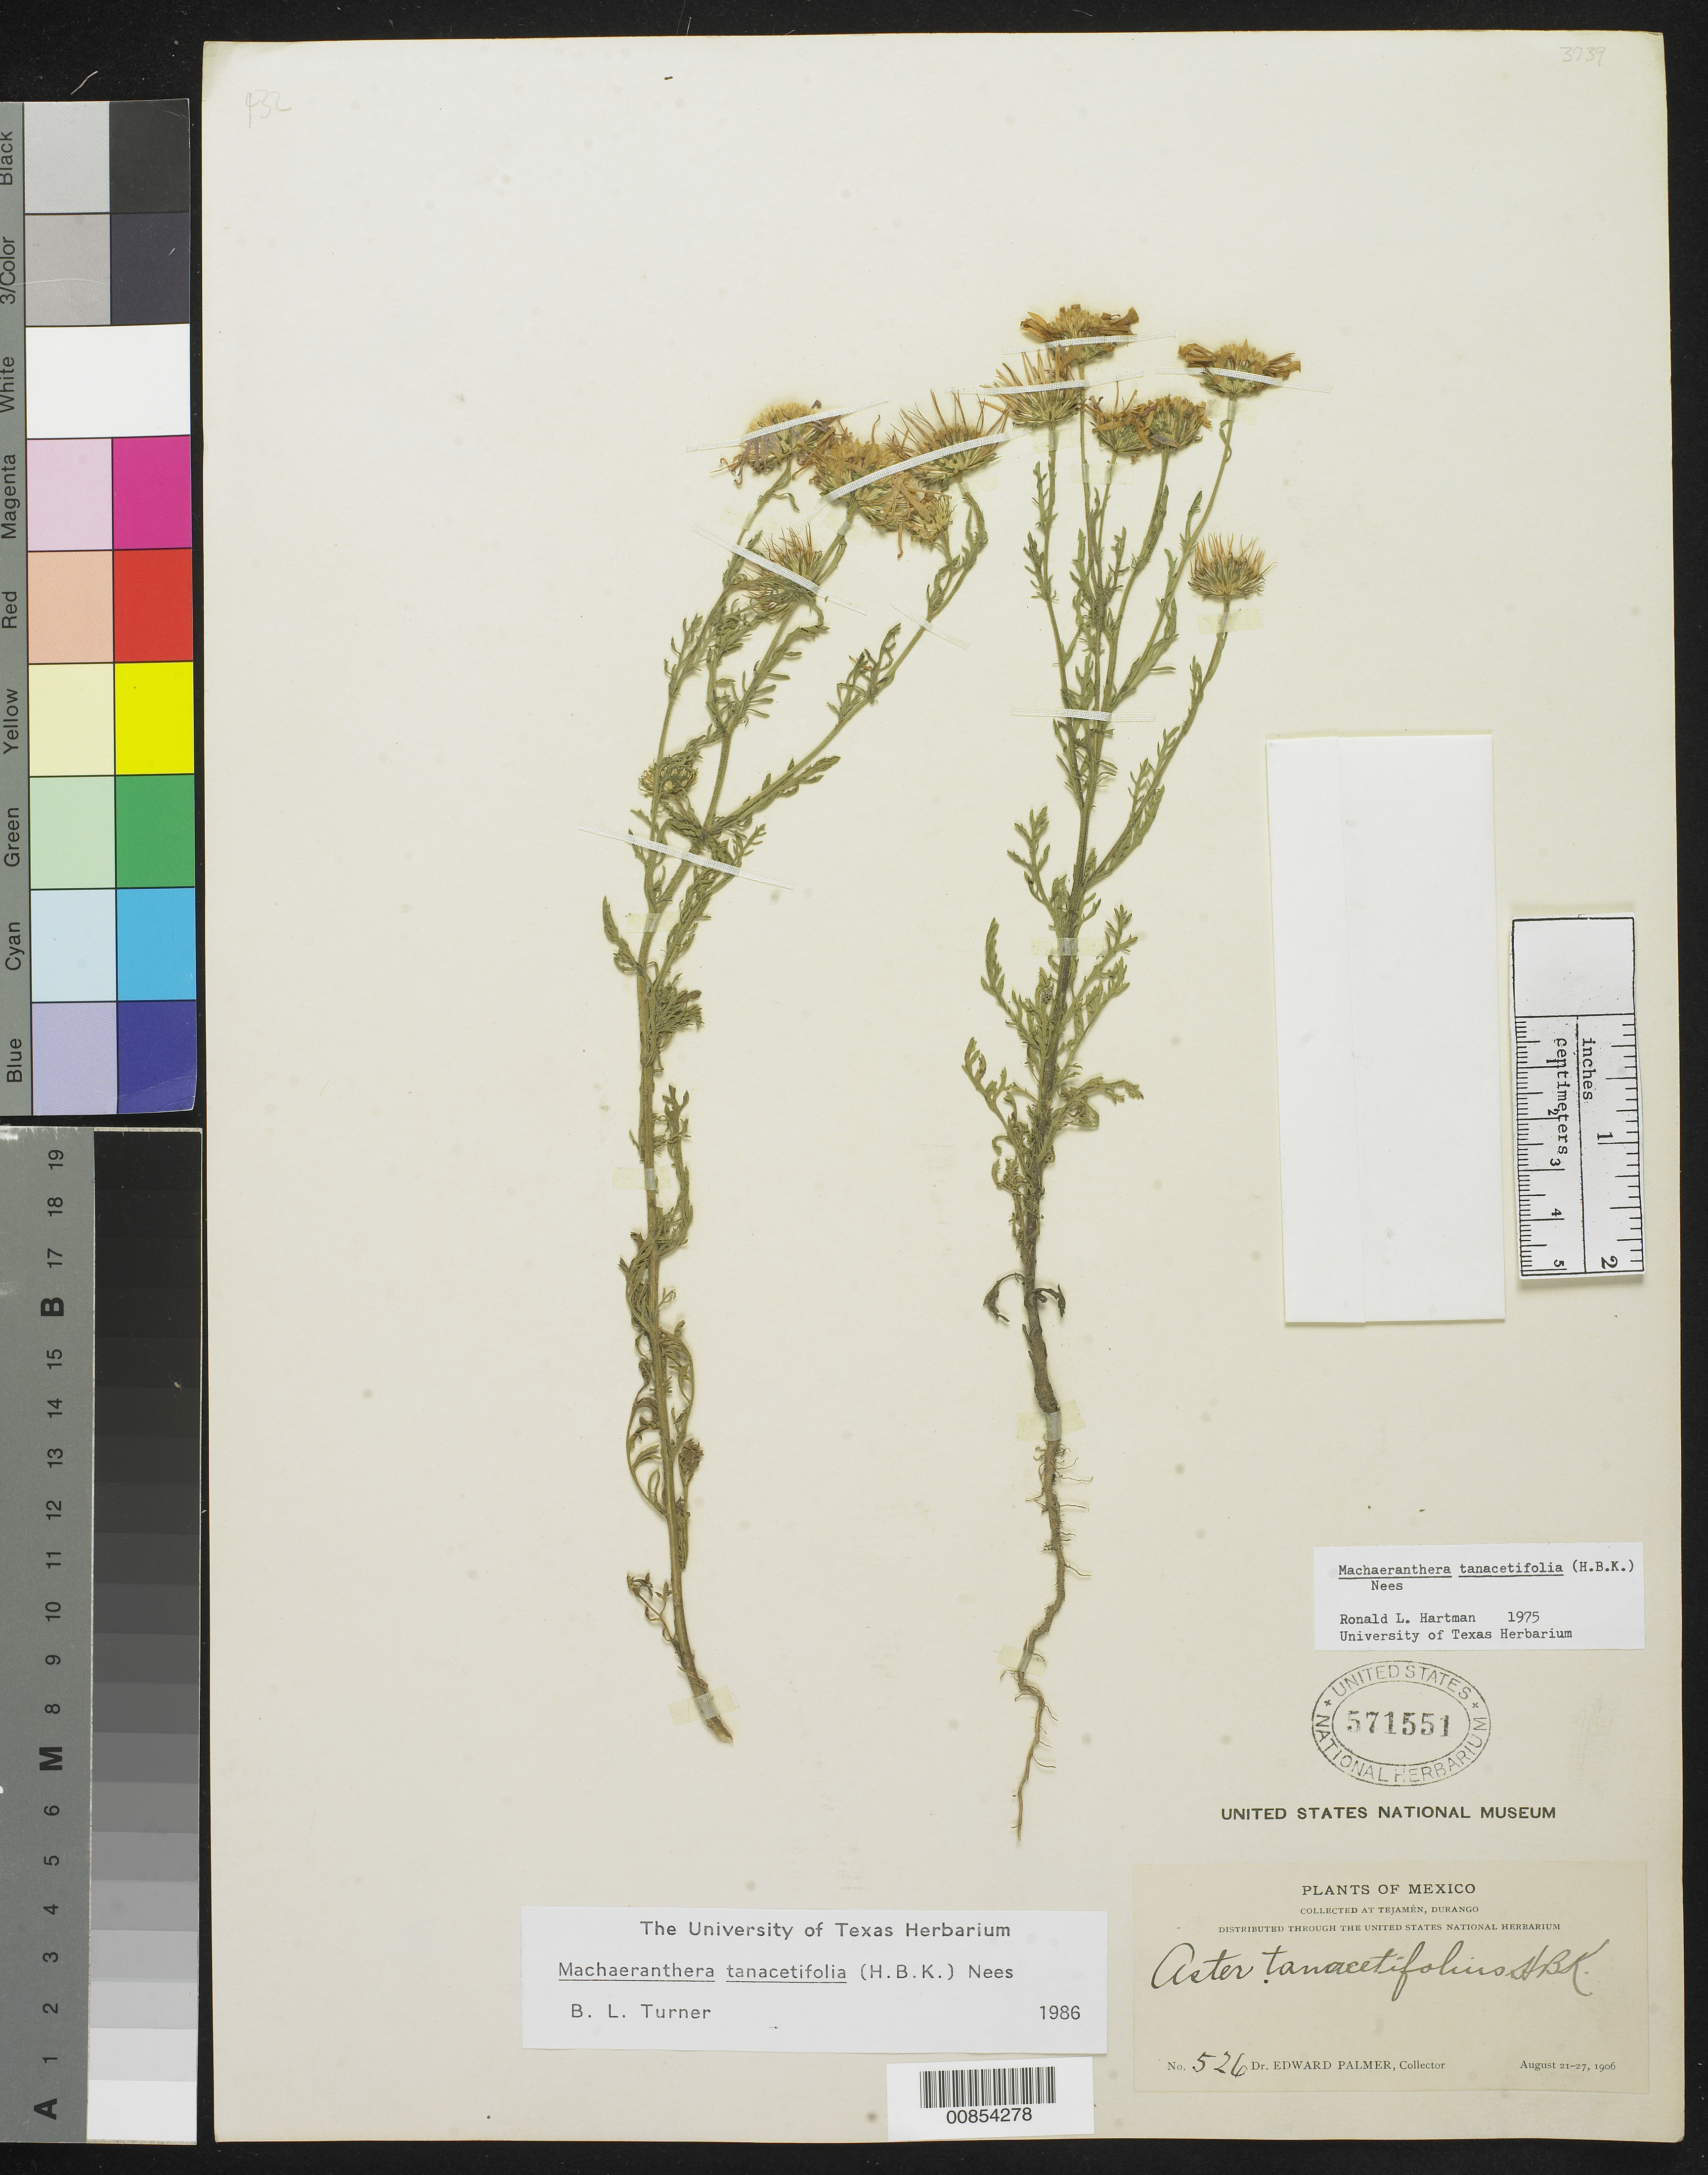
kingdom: Plantae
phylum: Tracheophyta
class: Magnoliopsida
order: Asterales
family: Asteraceae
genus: Machaeranthera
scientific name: Machaeranthera tanacetifolia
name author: (Kunth) Nees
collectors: E. Palmer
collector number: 526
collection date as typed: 21 Aug 1906 to 27 Aug 1906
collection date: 1906-08-21/1906-08-27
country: Mexico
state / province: Durango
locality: Tejamén, Durango.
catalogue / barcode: US 571551